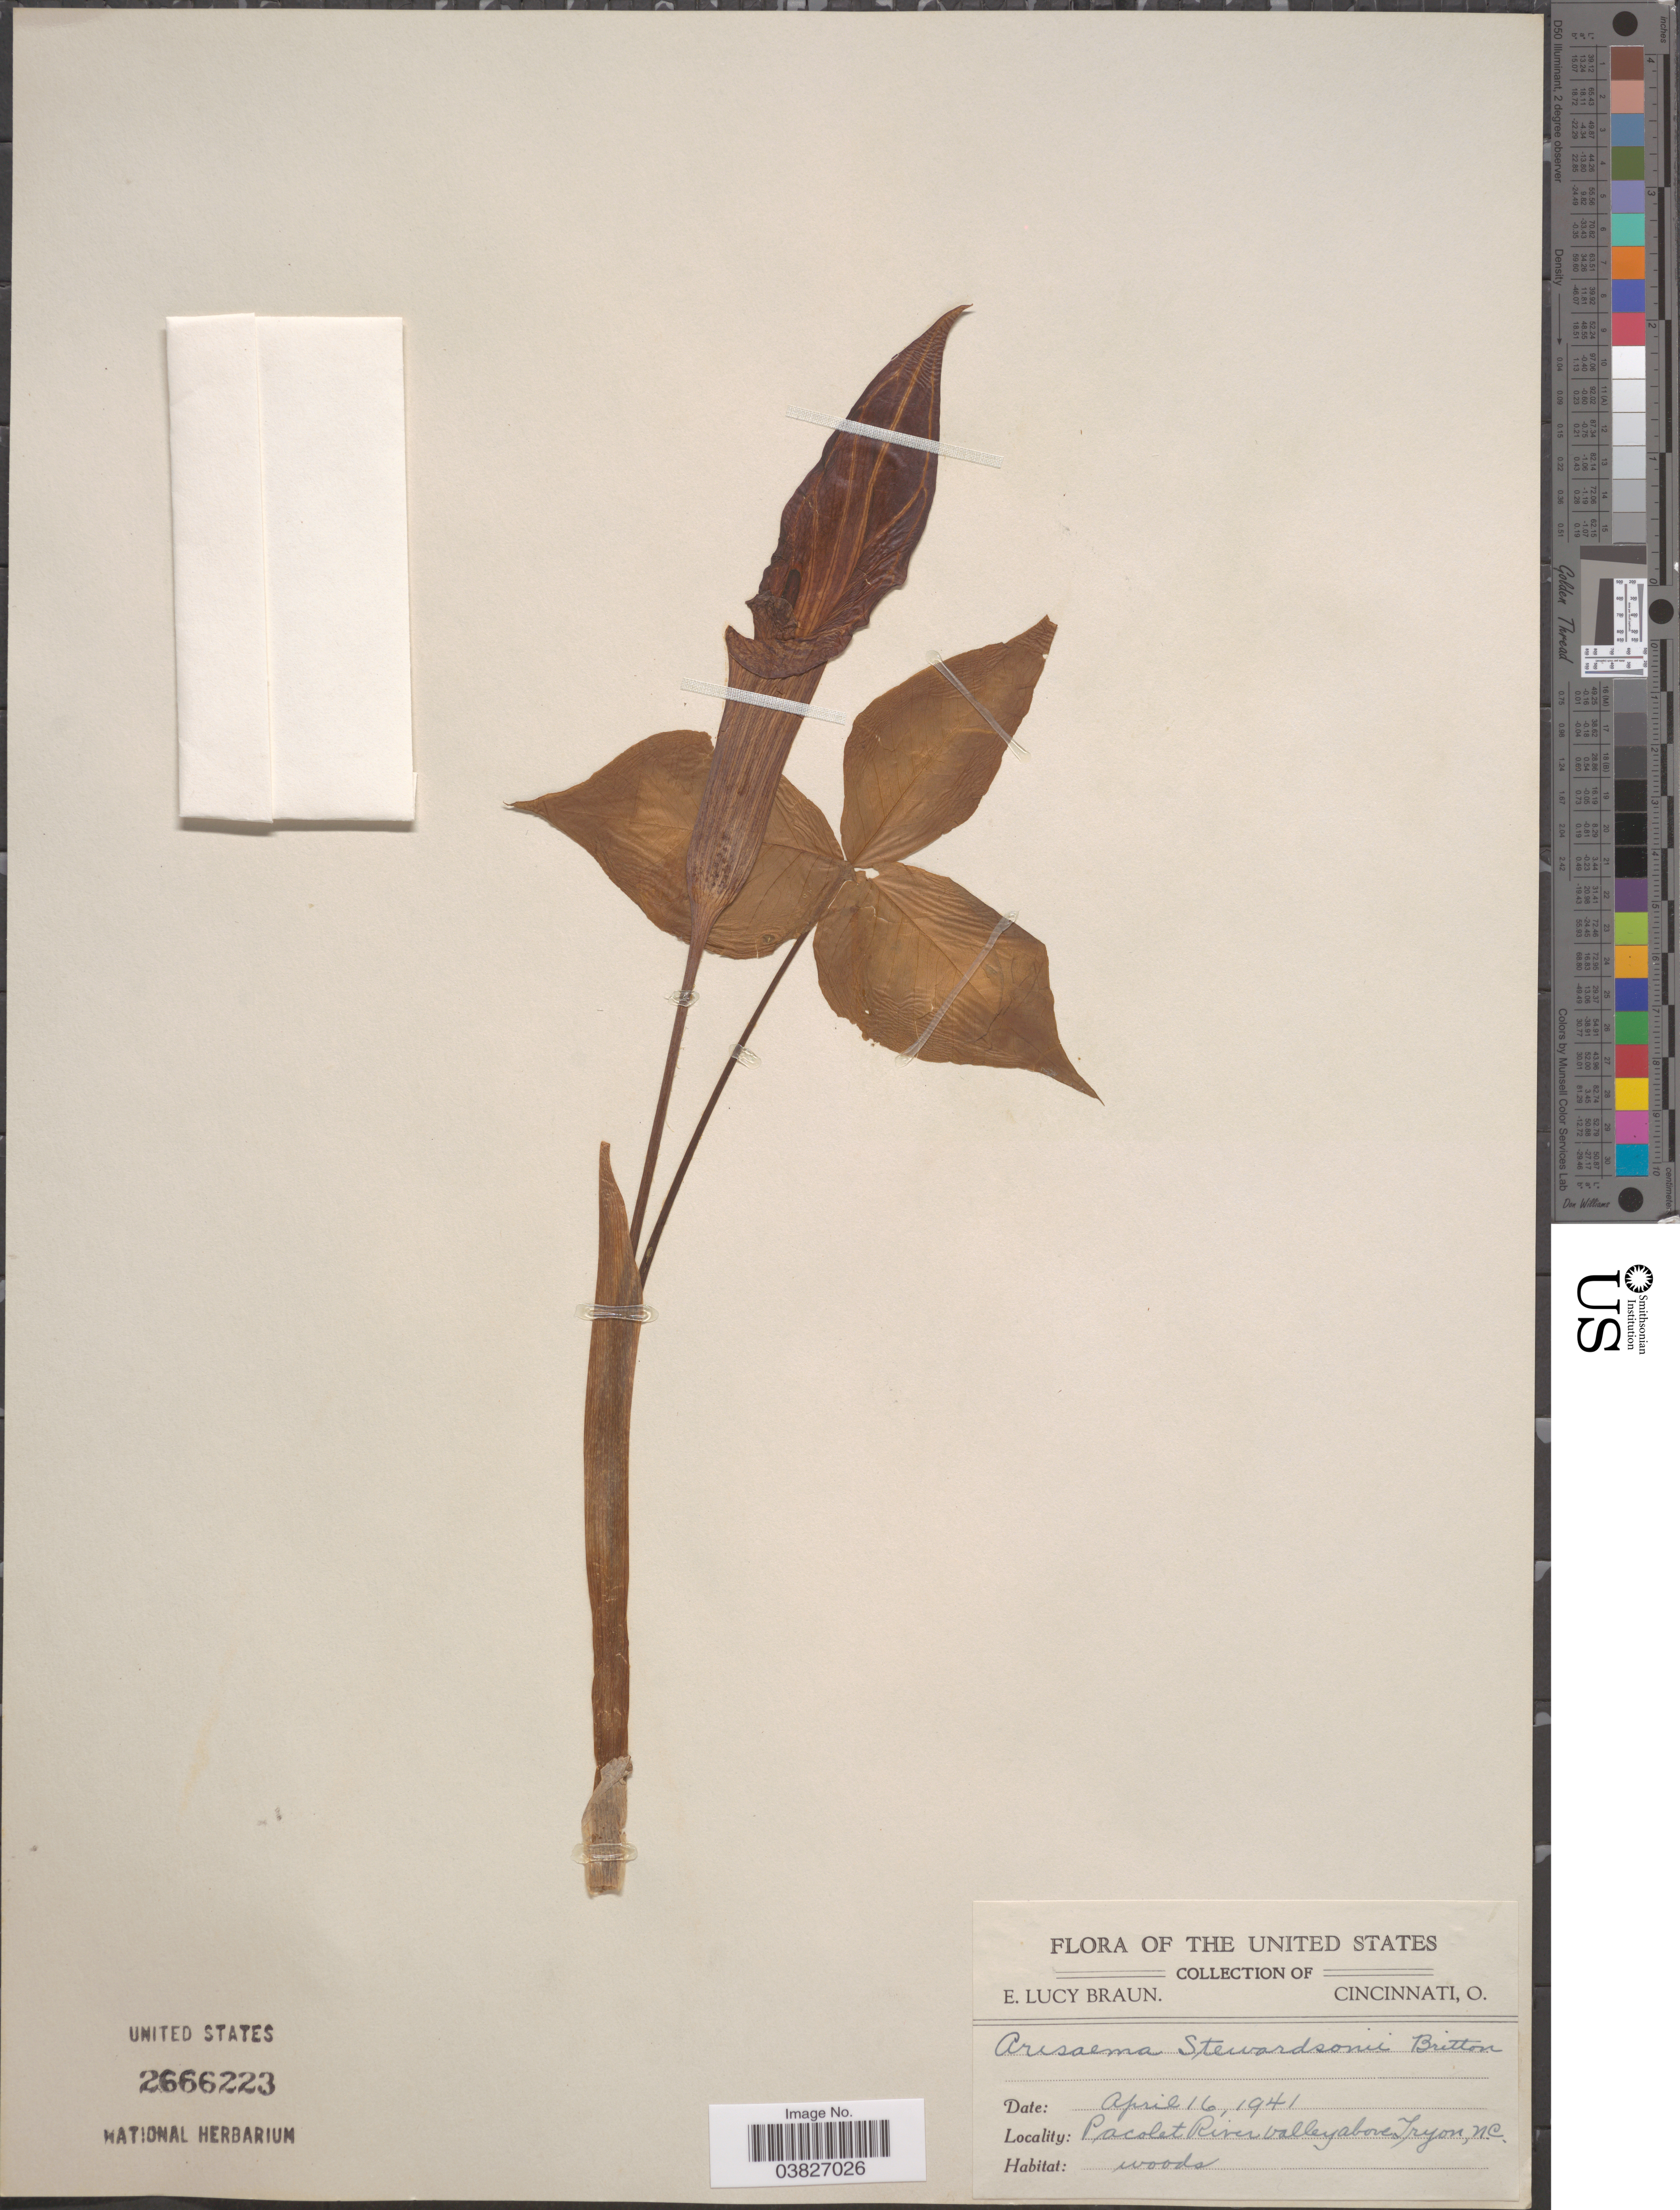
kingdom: Plantae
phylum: Tracheophyta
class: Liliopsida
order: Alismatales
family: Araceae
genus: Arisaema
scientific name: Arisaema stewardsonii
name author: Britton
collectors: E. L. Braun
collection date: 1941-04-16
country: United States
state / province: North Carolina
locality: Pacolet River valley above Tryon.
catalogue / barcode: US 2666223